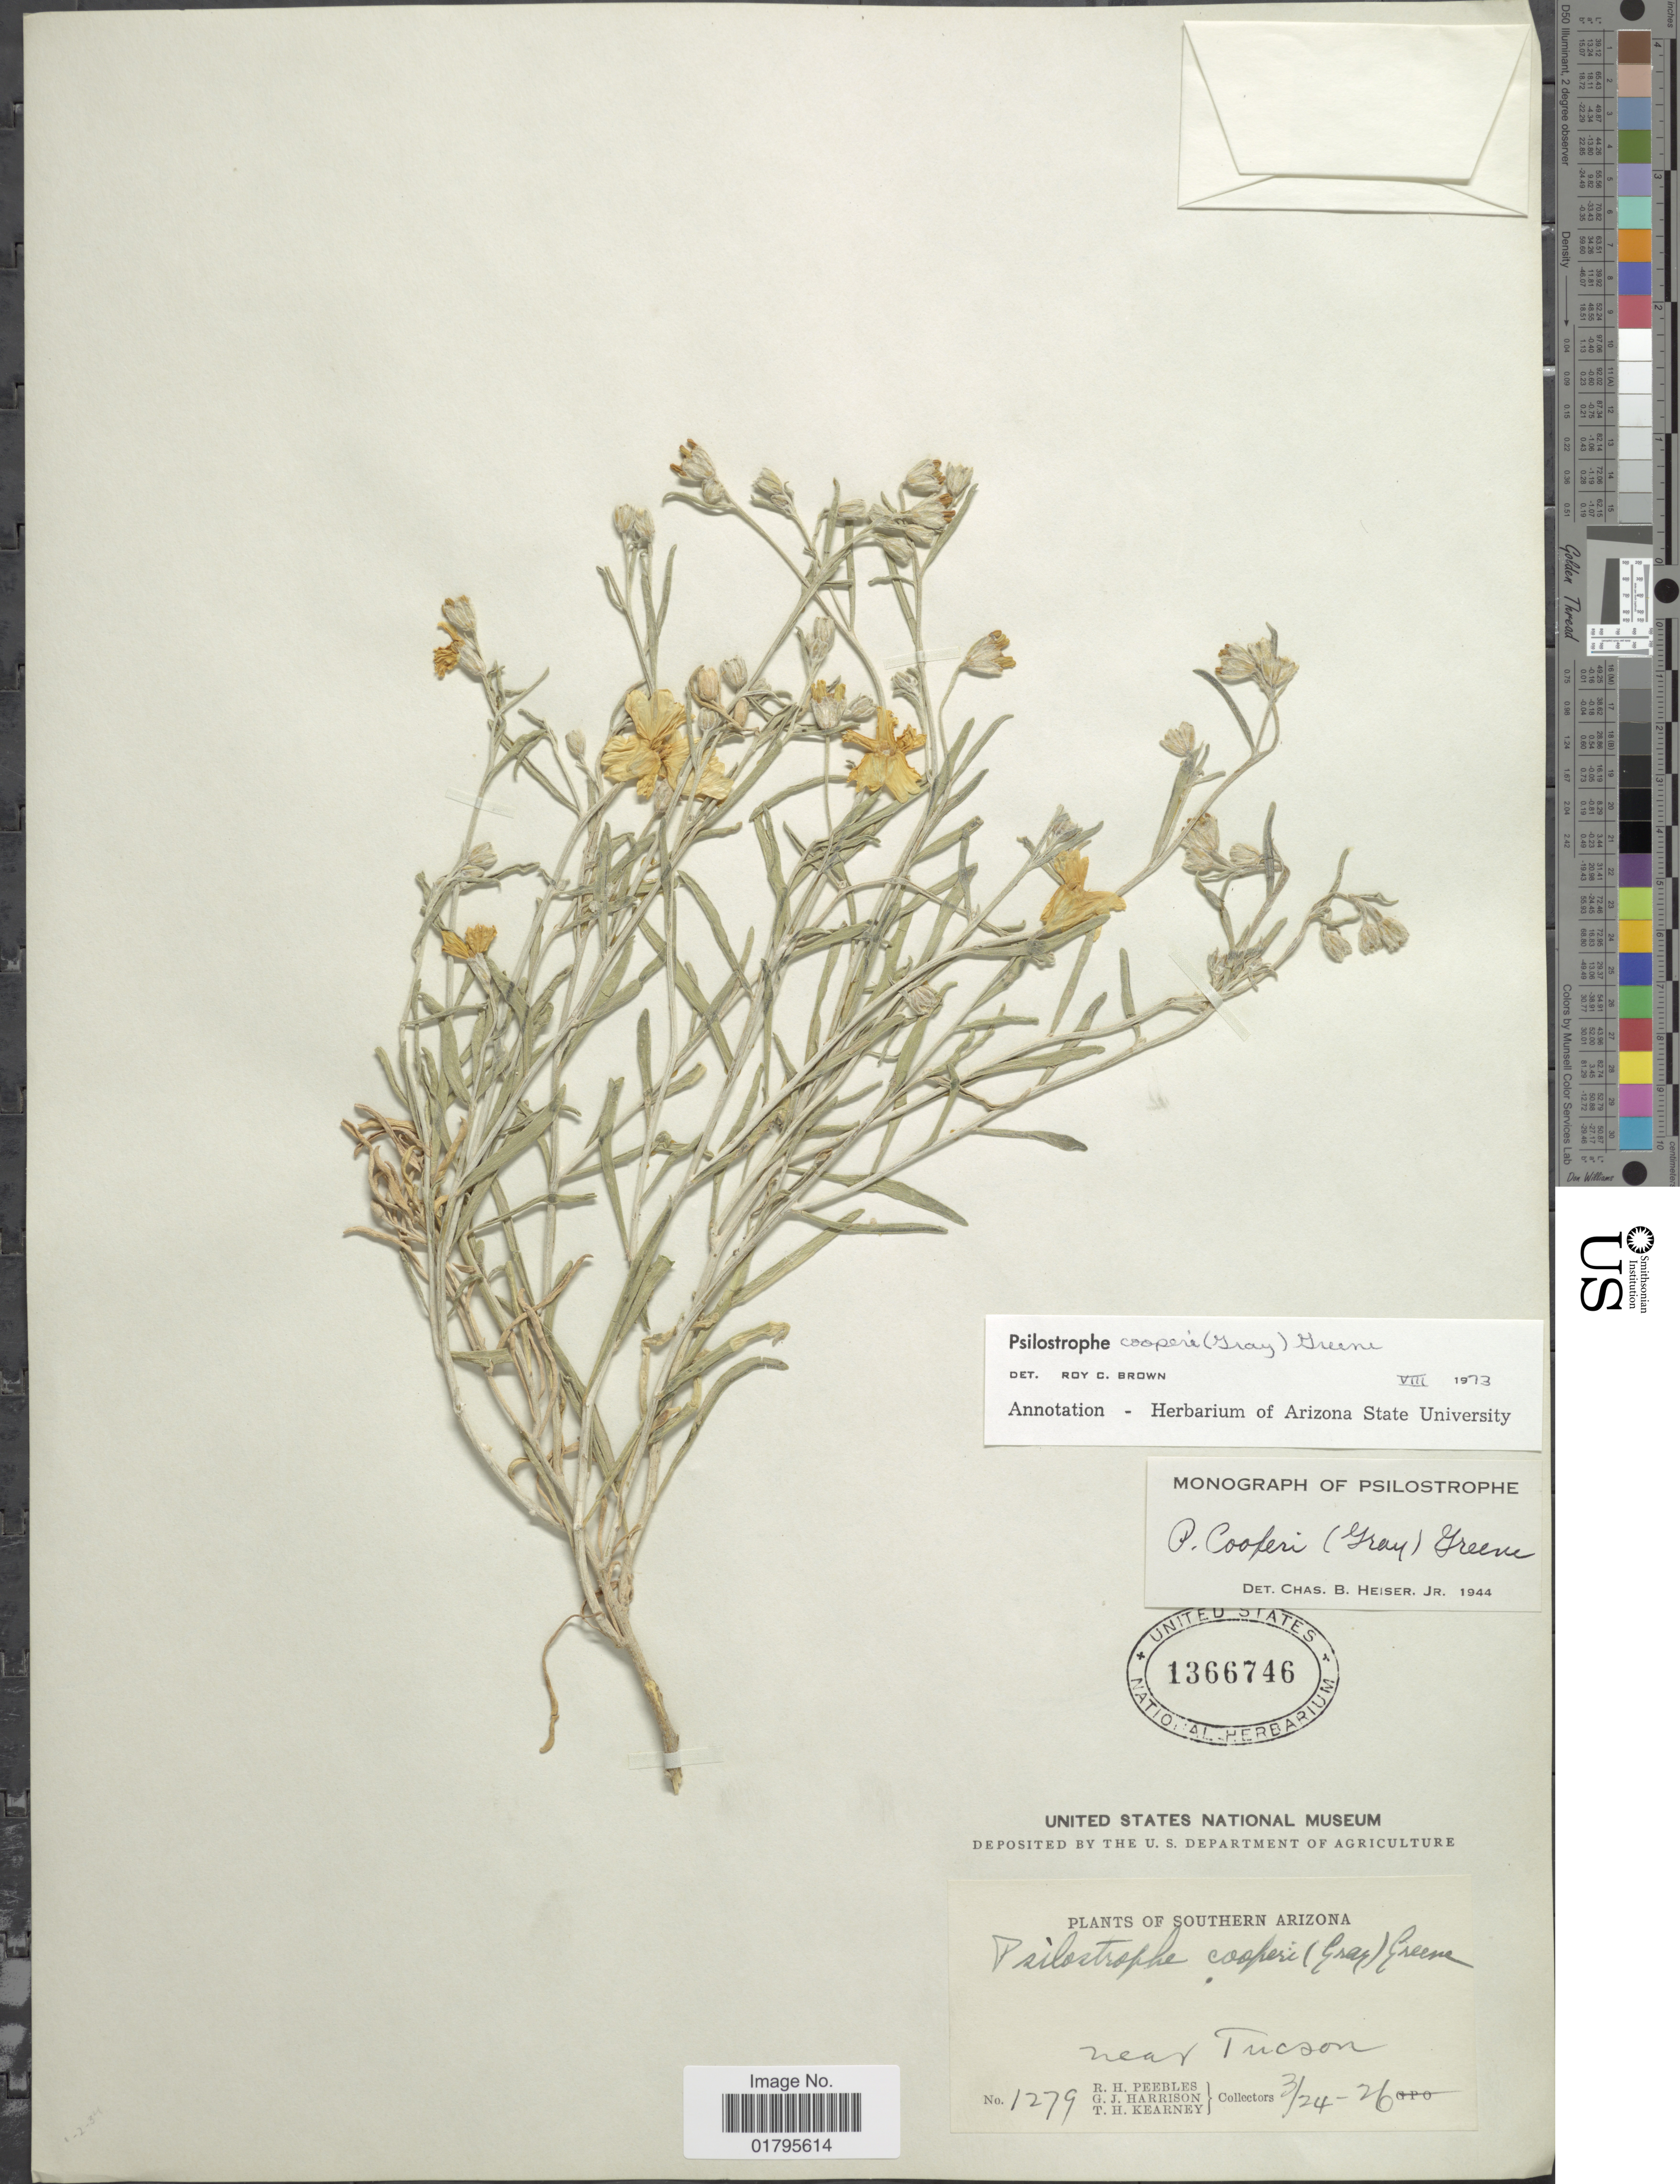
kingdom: Plantae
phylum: Tracheophyta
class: Magnoliopsida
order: Asterales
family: Asteraceae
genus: Psilostrophe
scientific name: Psilostrophe cooperi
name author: (A. Gray) Greene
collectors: R. H. Peebles, G. J. Harrison & T. H. Kearney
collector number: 1279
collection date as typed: Transcribed d/m/y: 24/3/26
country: United States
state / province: Arizona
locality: Southern Arizona, near Tucson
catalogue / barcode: US 1366746